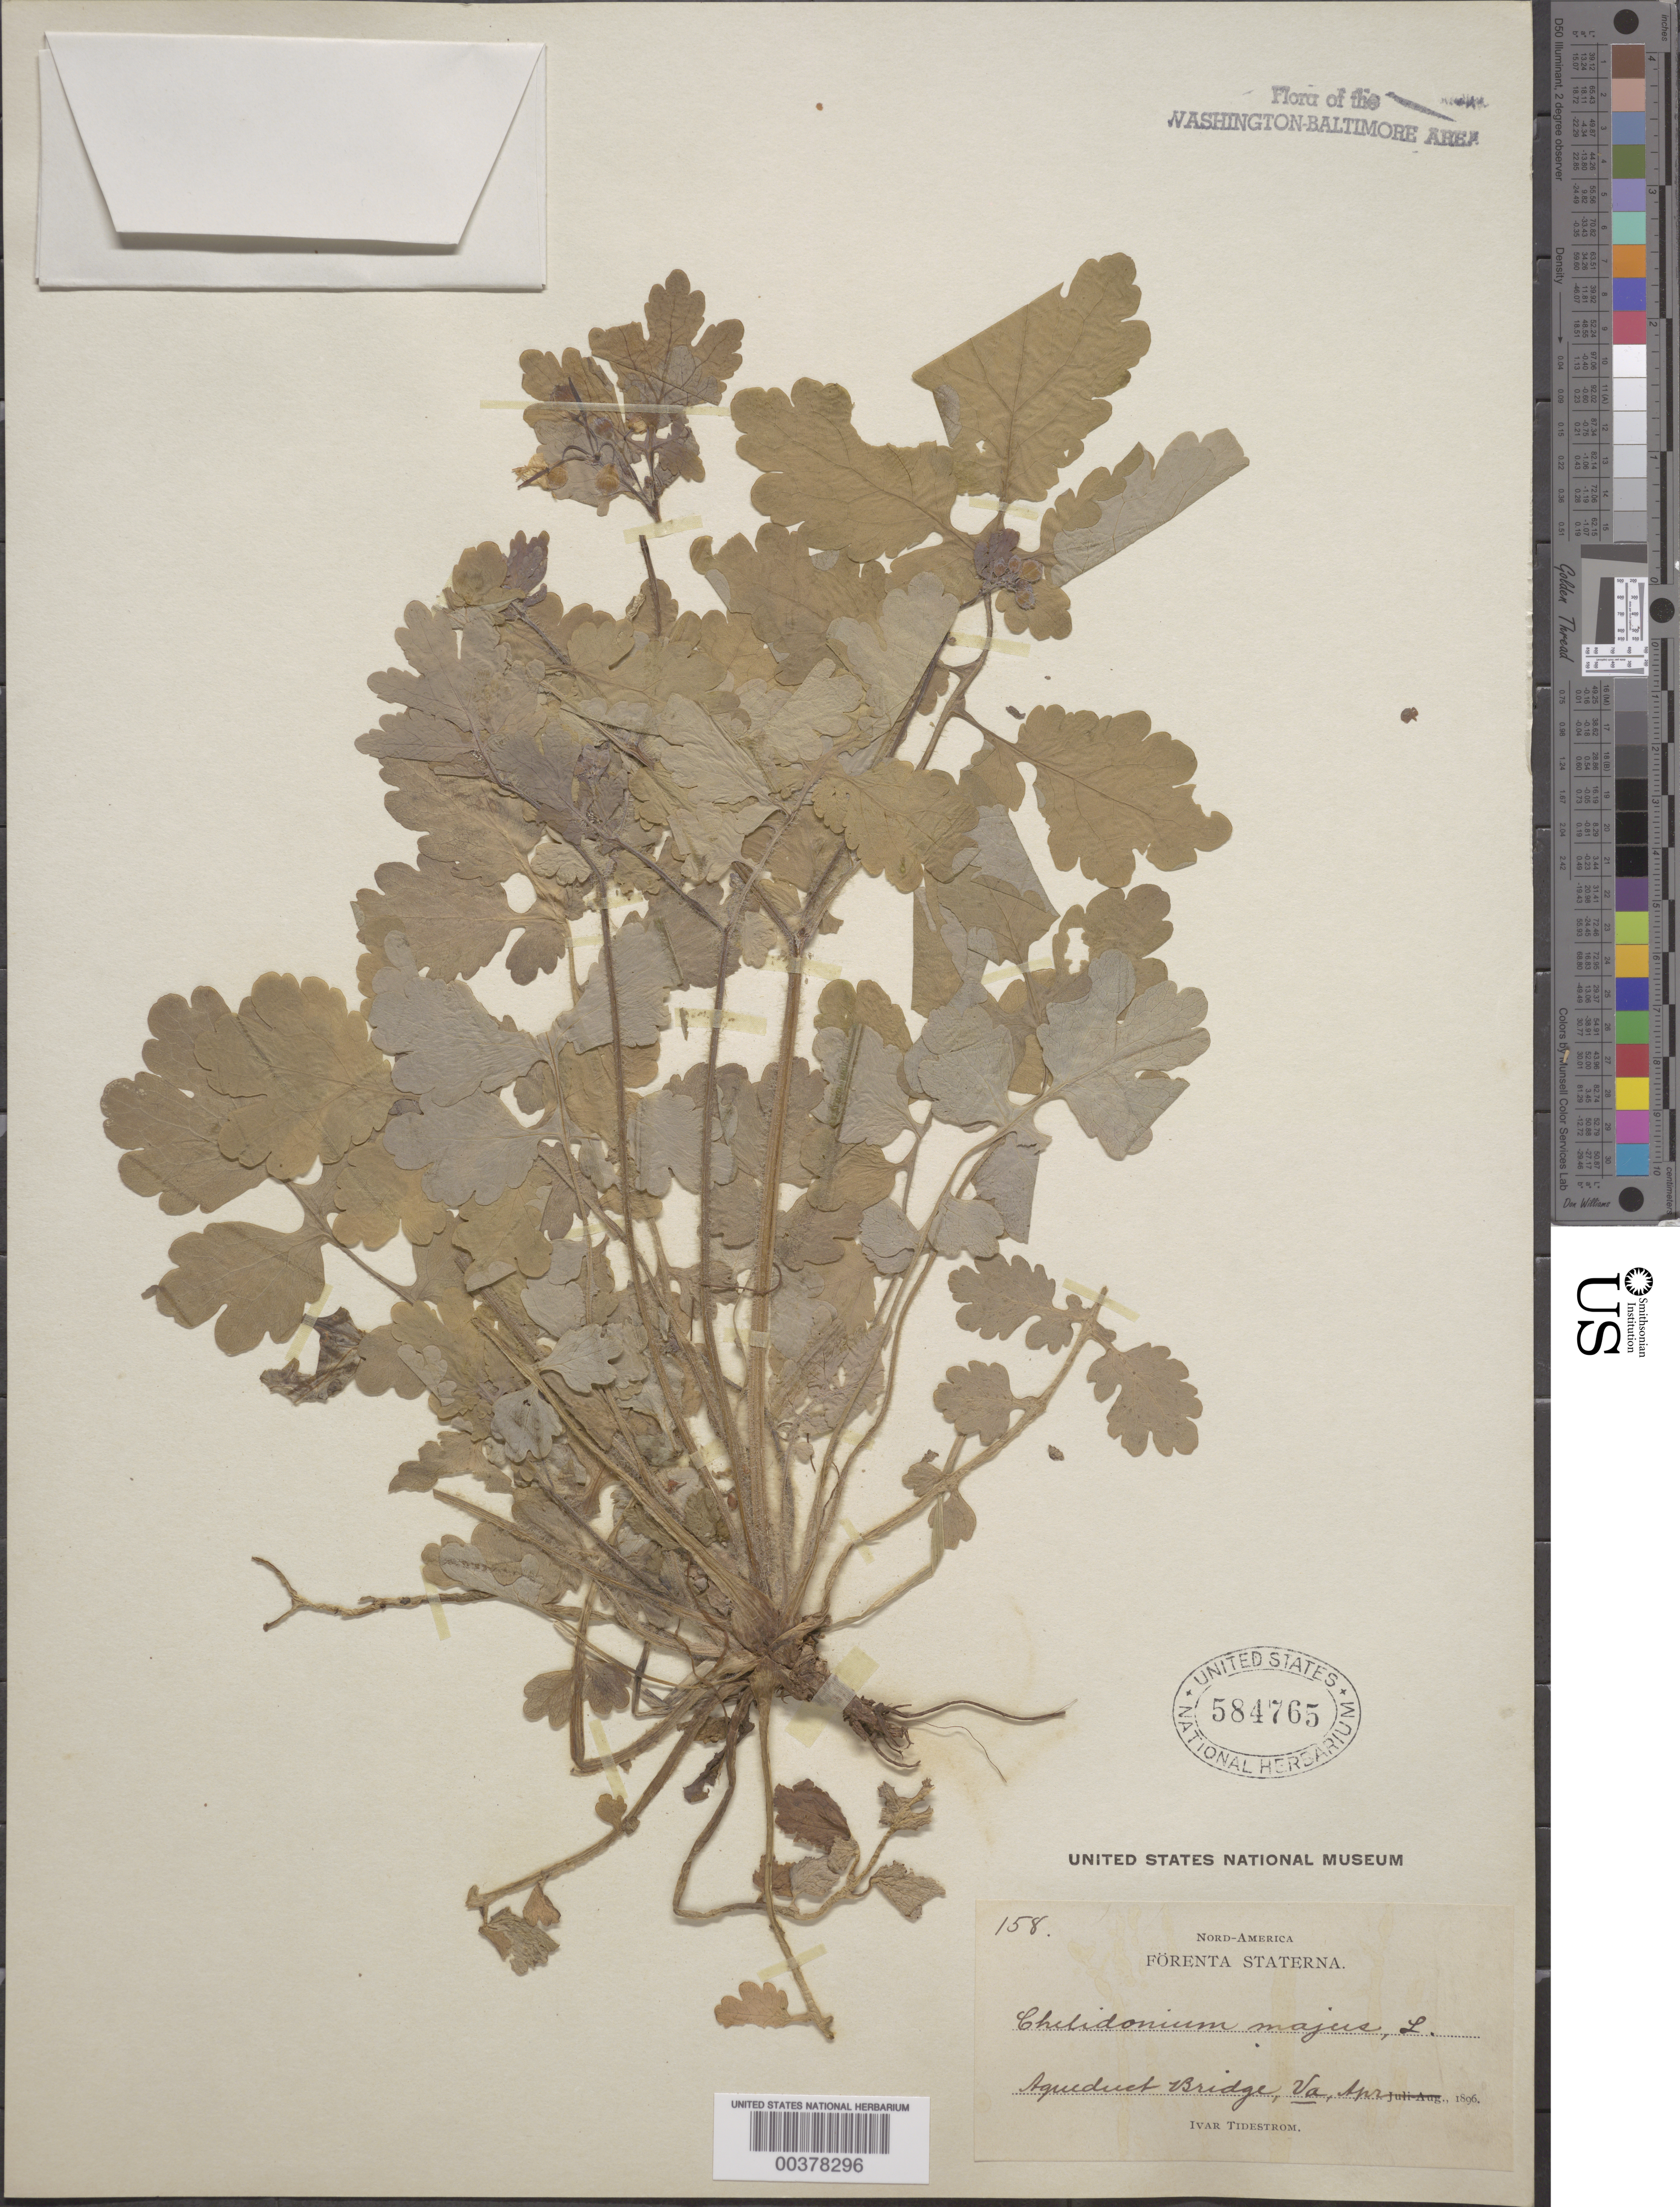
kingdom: Plantae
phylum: Tracheophyta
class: Magnoliopsida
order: Ranunculales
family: Papaveraceae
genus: Chelidonium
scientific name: Chelidonium majus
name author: L.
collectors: I. F. Tidestrom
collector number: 158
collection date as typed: Apr 1896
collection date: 1896-04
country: United States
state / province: Virginia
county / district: Fairfax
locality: Aqueduct Bridge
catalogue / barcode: US 584765